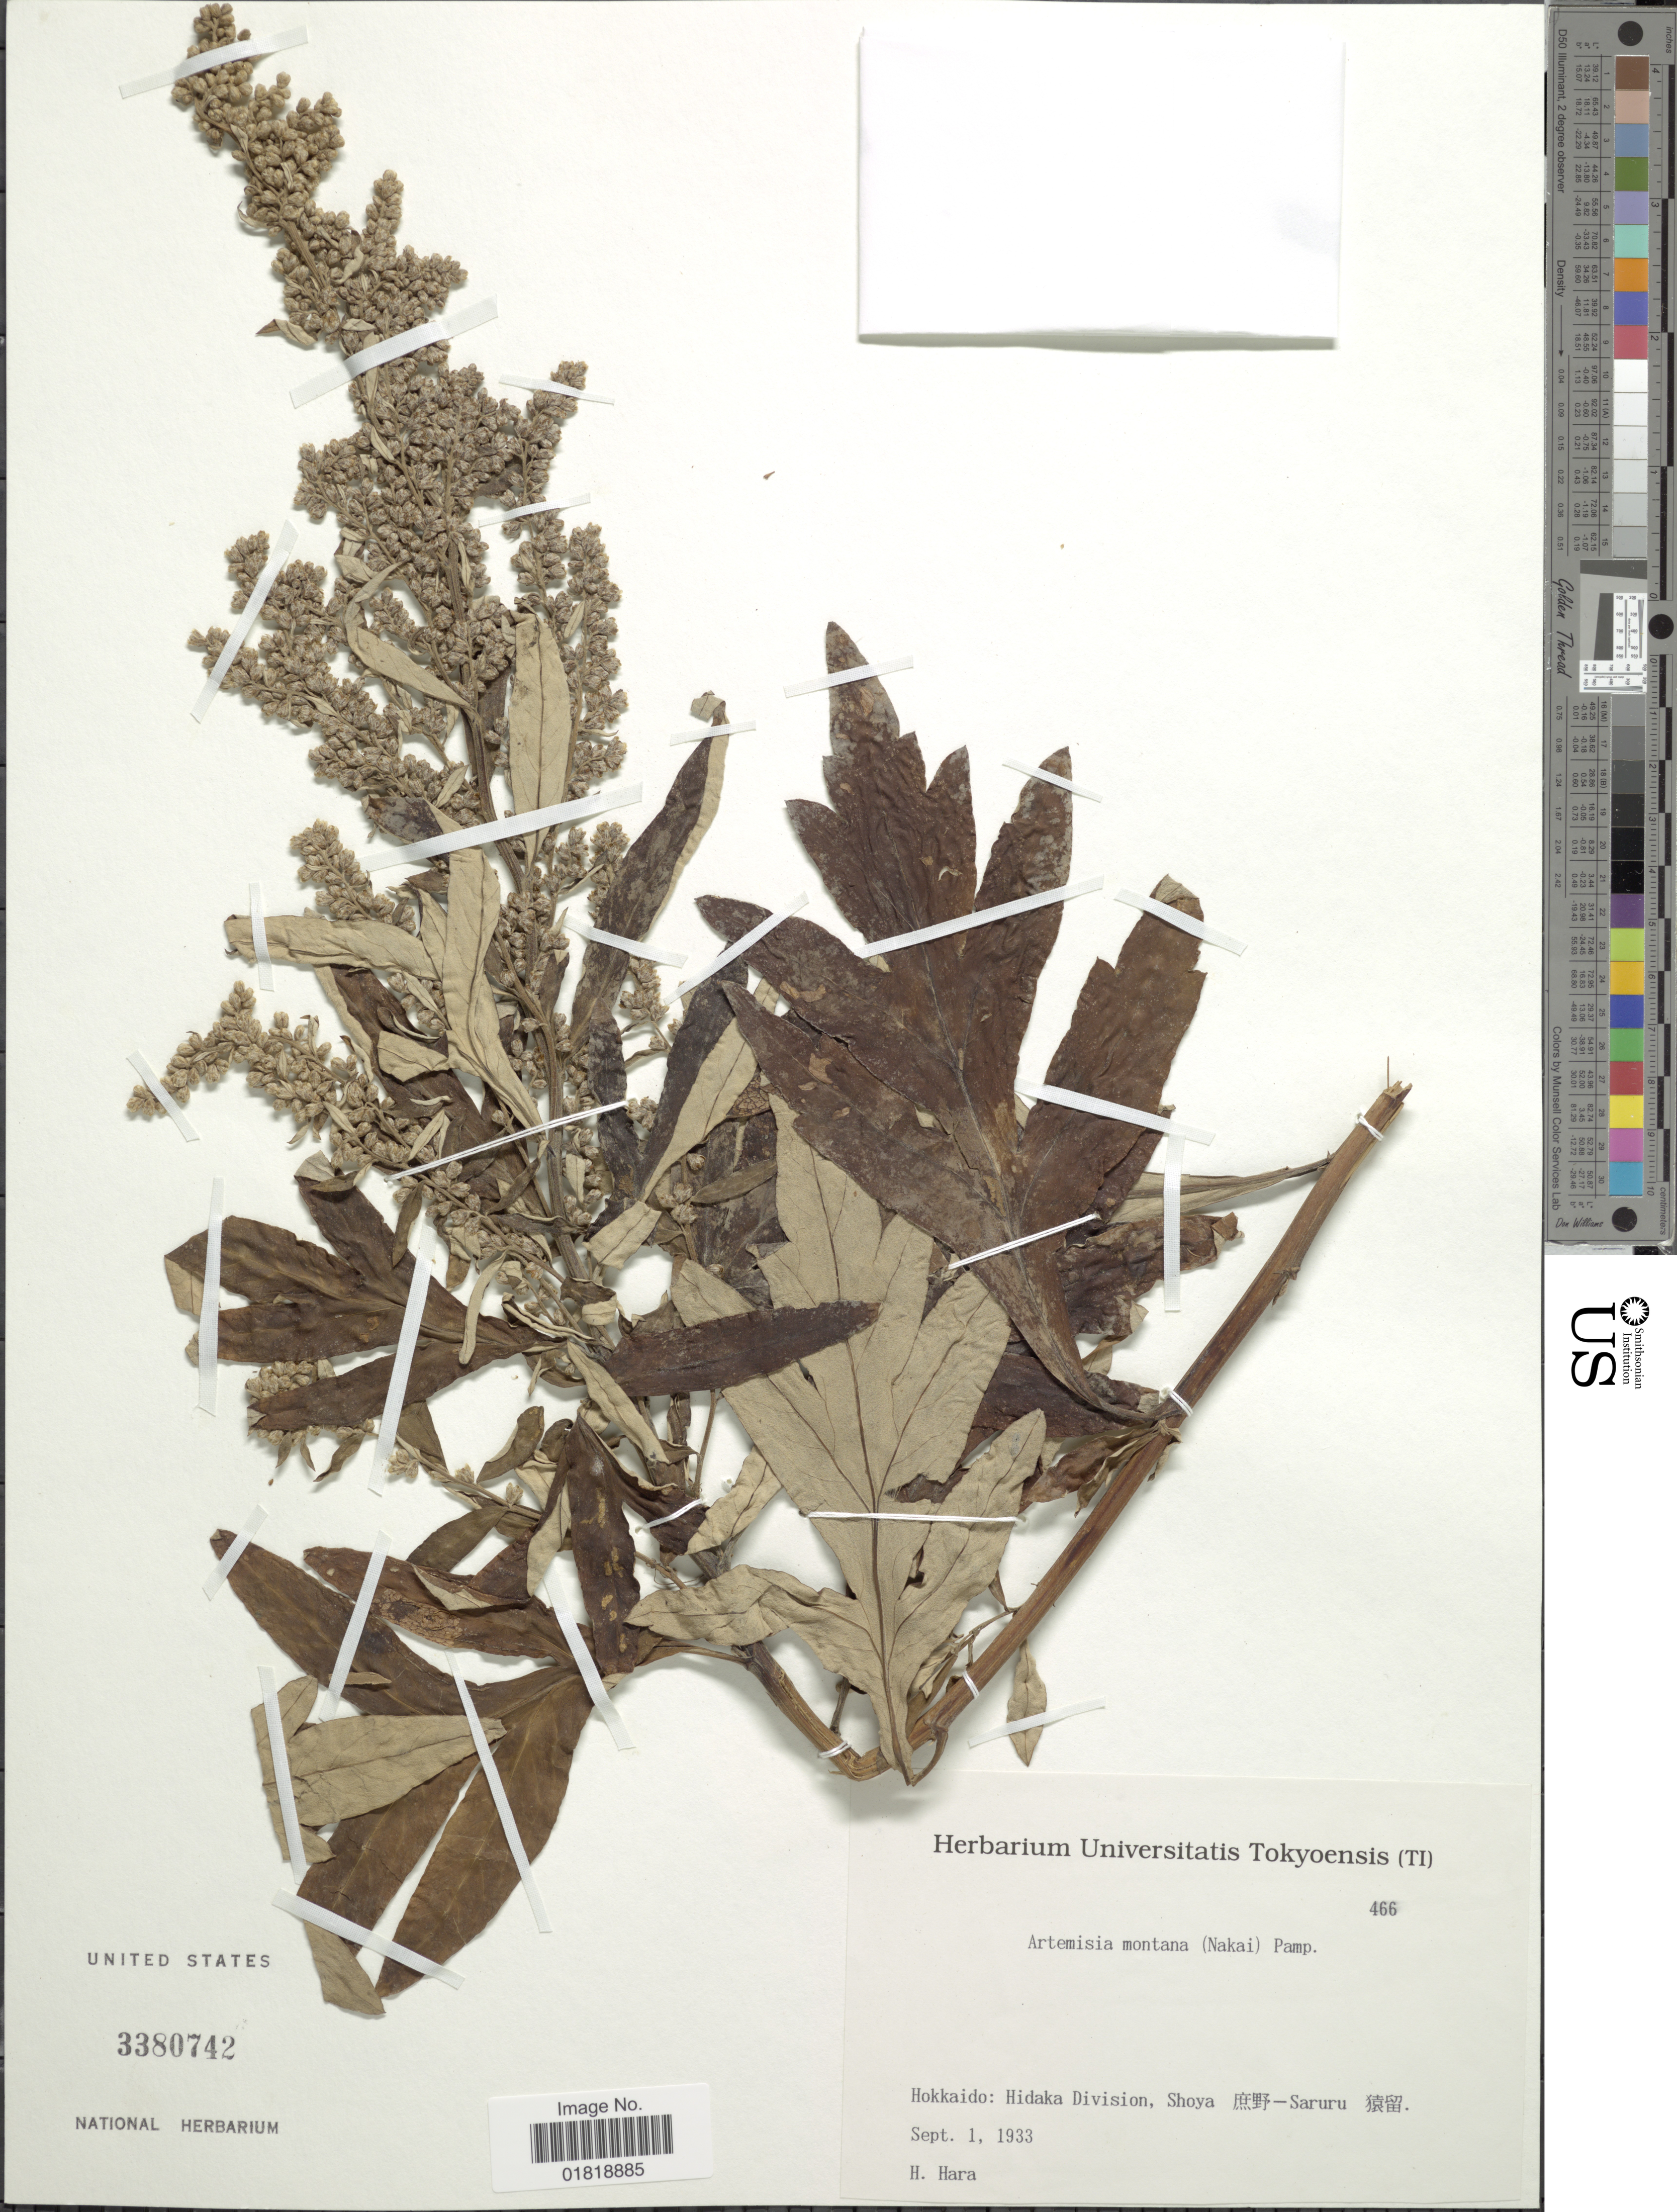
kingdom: Plantae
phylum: Tracheophyta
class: Magnoliopsida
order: Asterales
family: Asteraceae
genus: Artemisia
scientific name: Artemisia montana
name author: (Nakai) Pamp.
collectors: H. Hara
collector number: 466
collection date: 1933-09-01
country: Japan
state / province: Hokkaidō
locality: Hidaka Division, Shoya, Sarura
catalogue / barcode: US 3380742